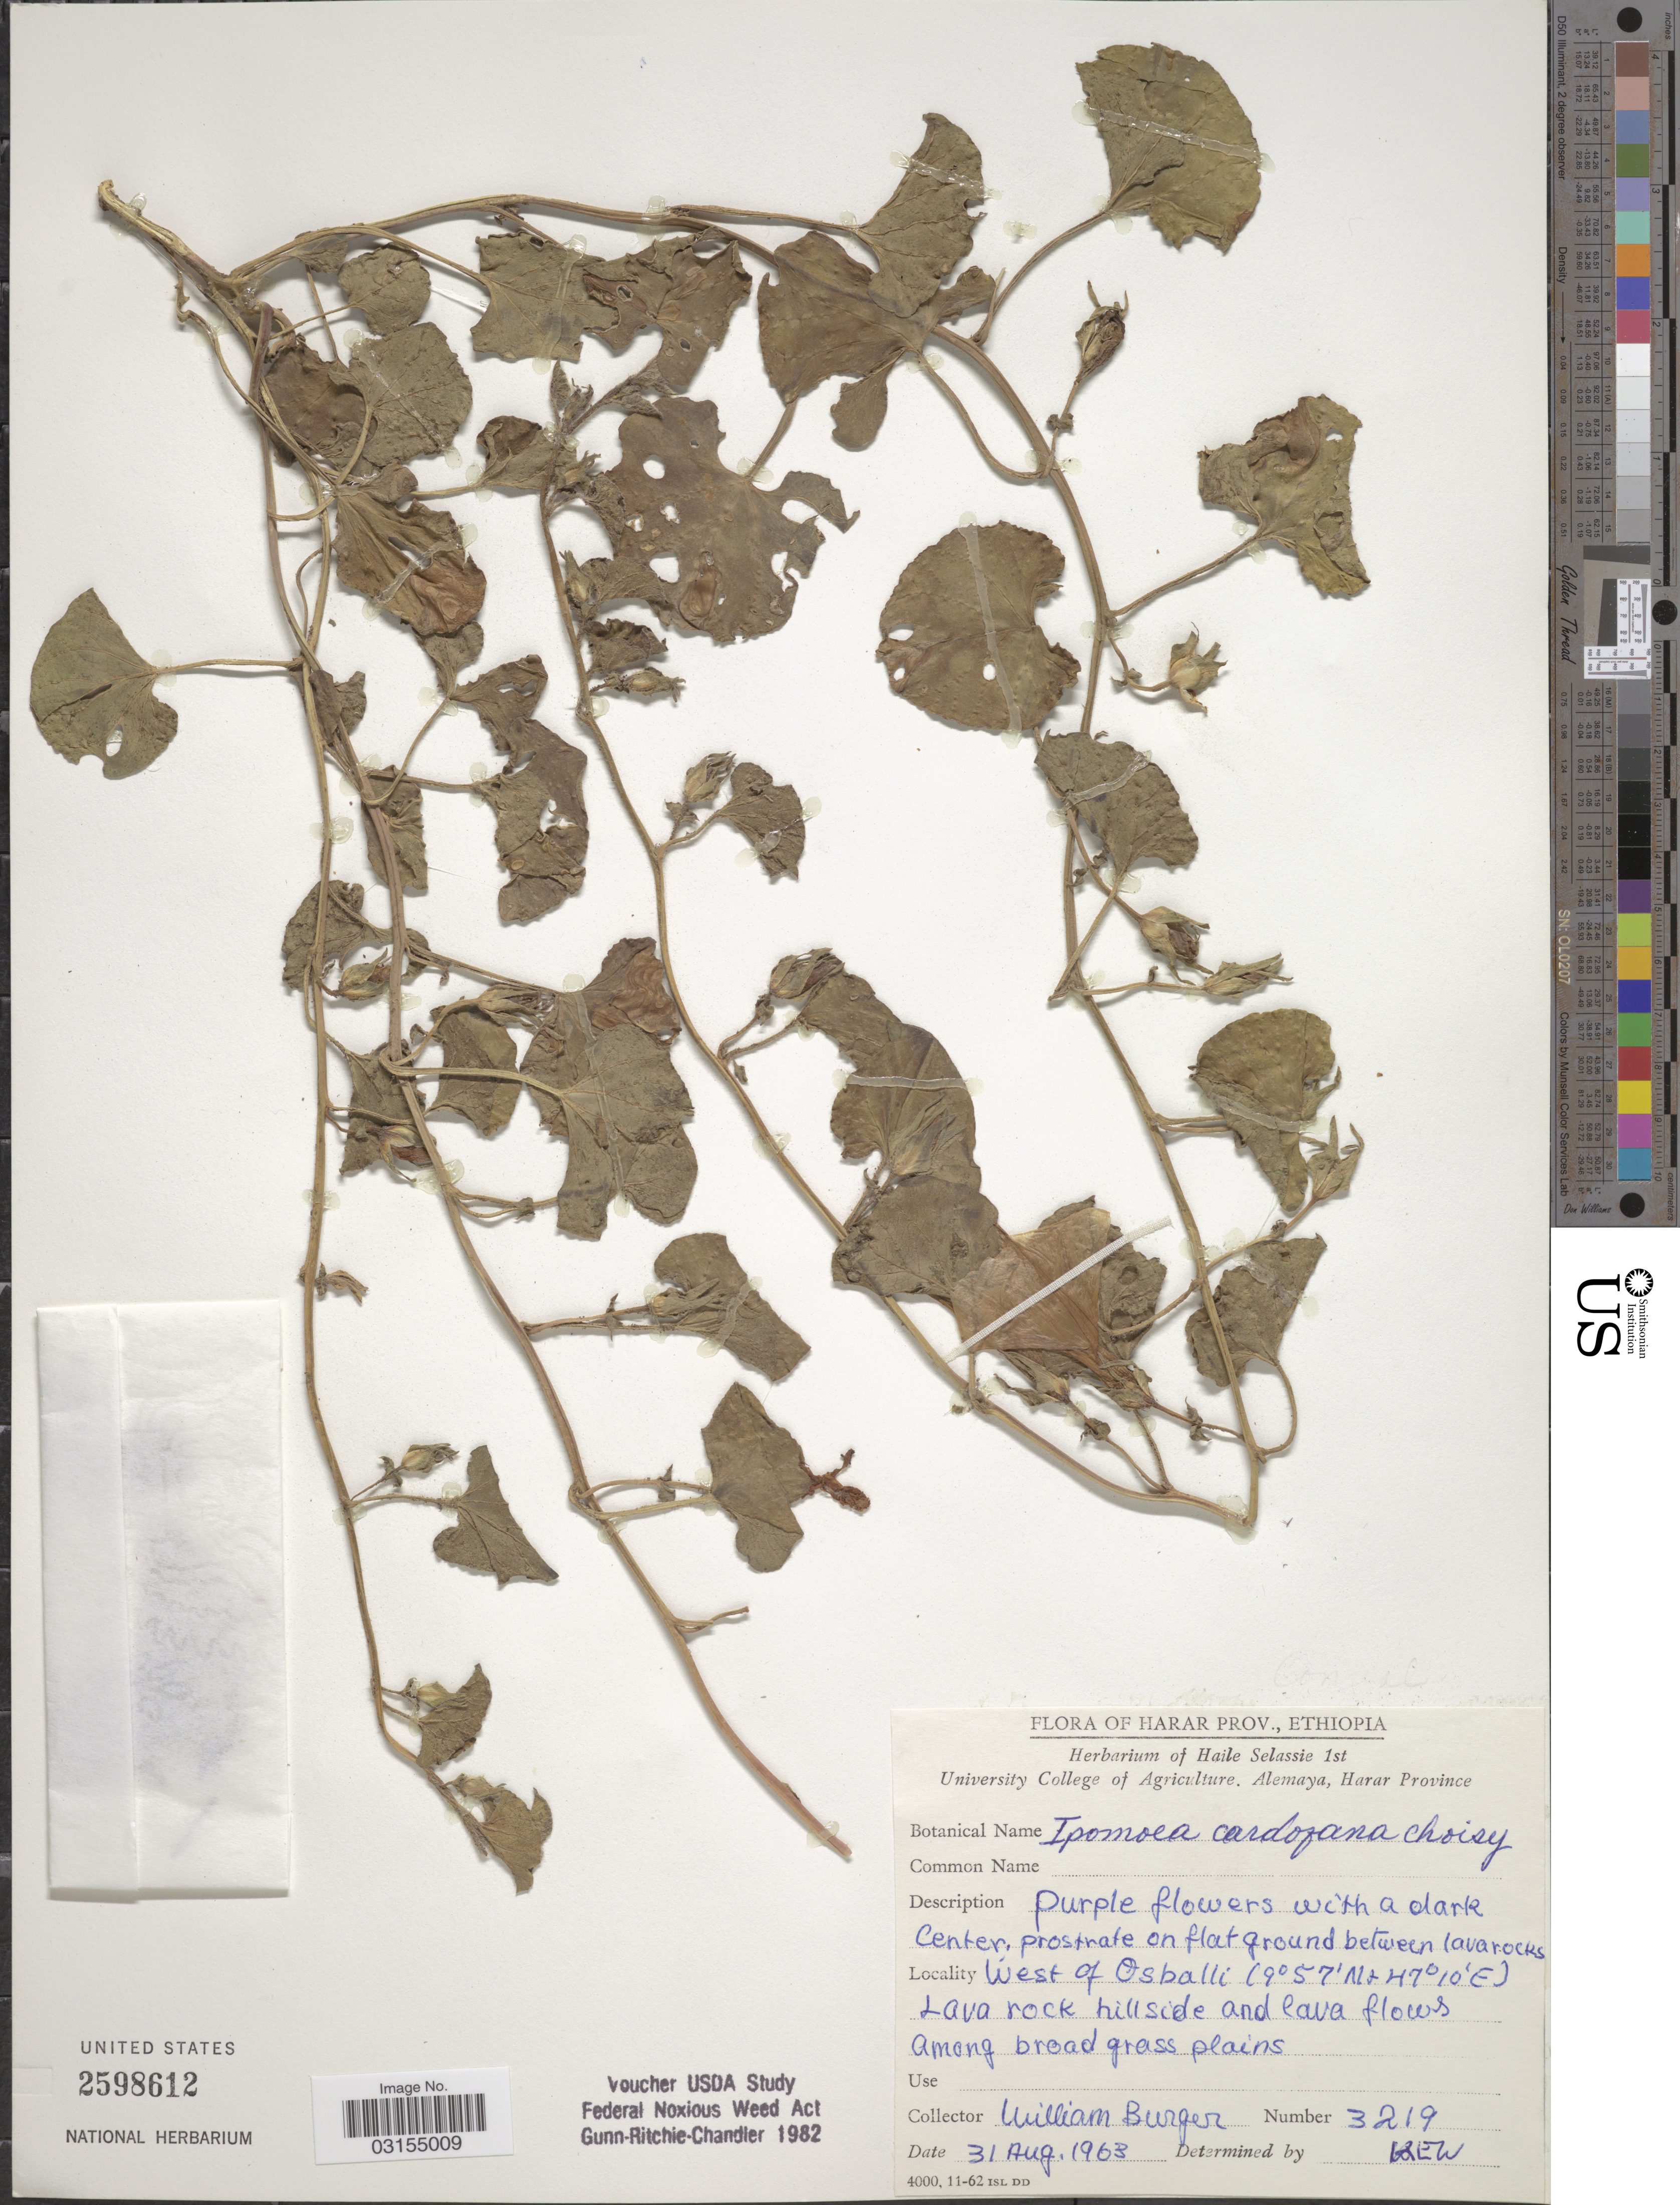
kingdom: Plantae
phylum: Tracheophyta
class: Magnoliopsida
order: Solanales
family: Convolvulaceae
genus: Ipomoea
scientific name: Ipomoea cordofana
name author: Choisy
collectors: W. Burger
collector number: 3219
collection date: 1963-08-31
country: Ethiopia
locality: Harar Prov. West of Osballi.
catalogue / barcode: US 2598612